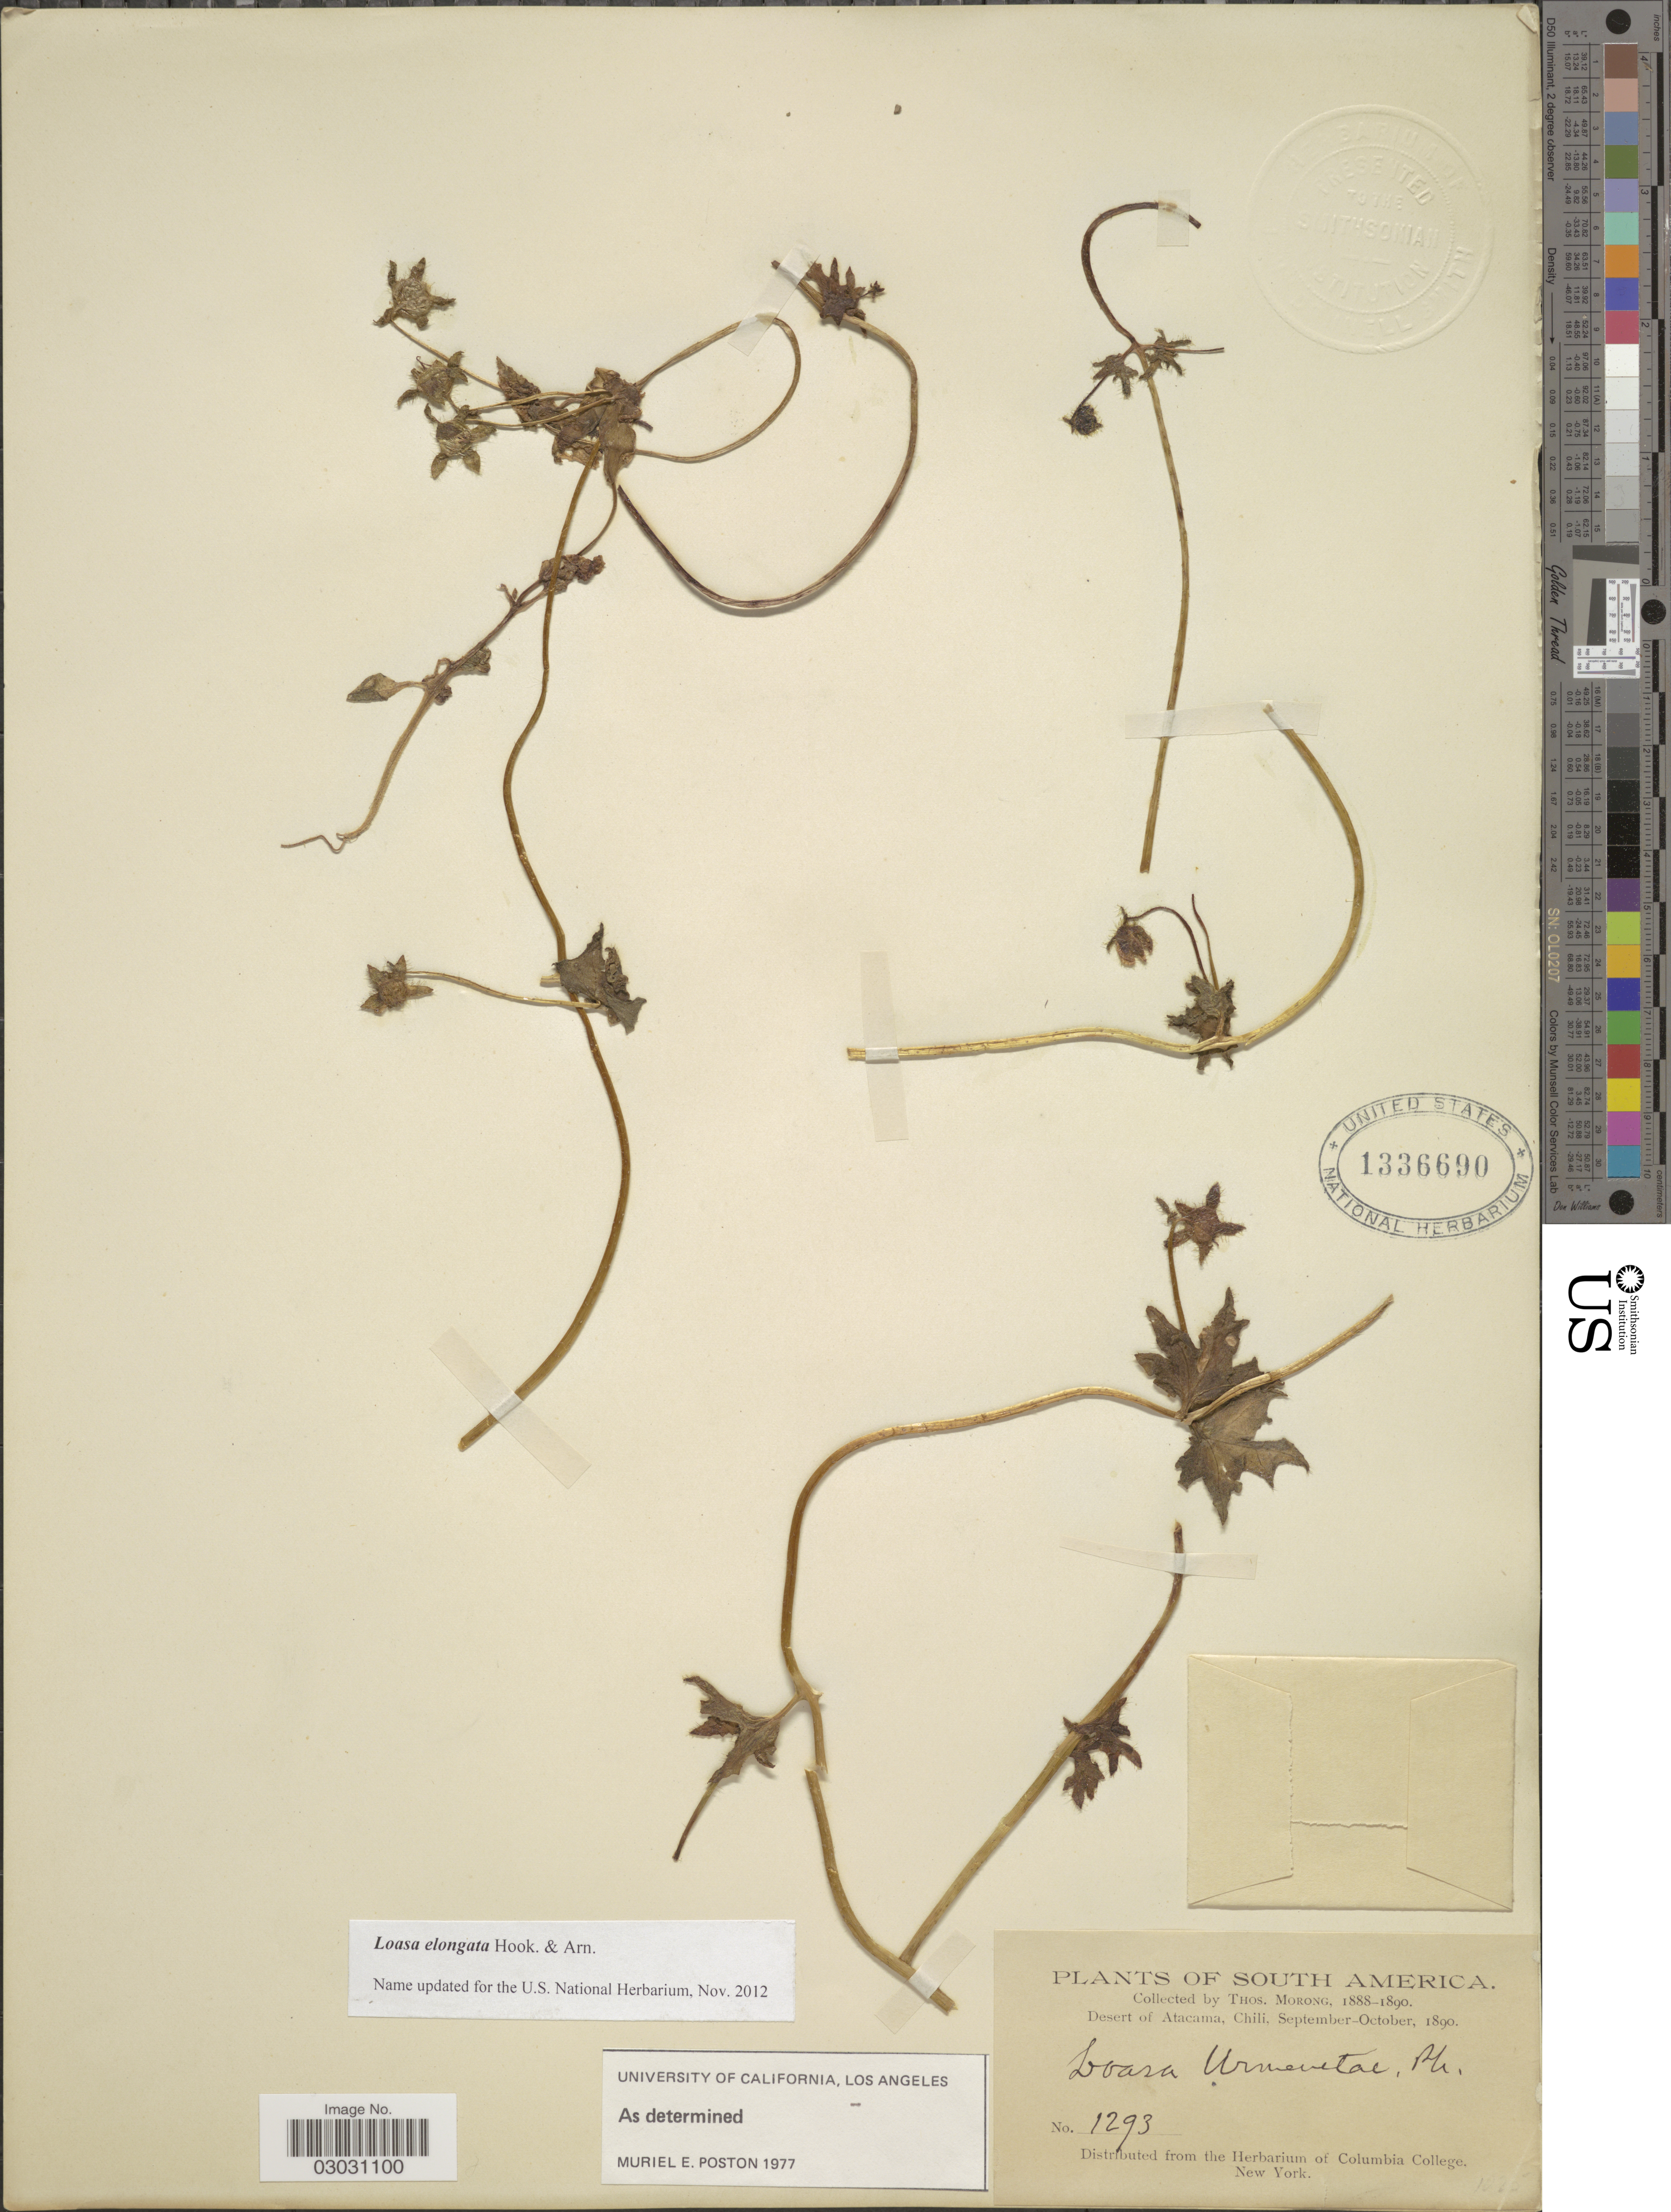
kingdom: Plantae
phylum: Tracheophyta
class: Magnoliopsida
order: Cornales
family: Loasaceae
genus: Loasa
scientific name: Loasa elongata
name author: Hook. & Arn.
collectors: ex herb. T. Morong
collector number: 1293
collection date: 1890-09/1890-10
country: Chile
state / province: Atacama (III)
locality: Desert of Atacama, Chili.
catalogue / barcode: US 1336690